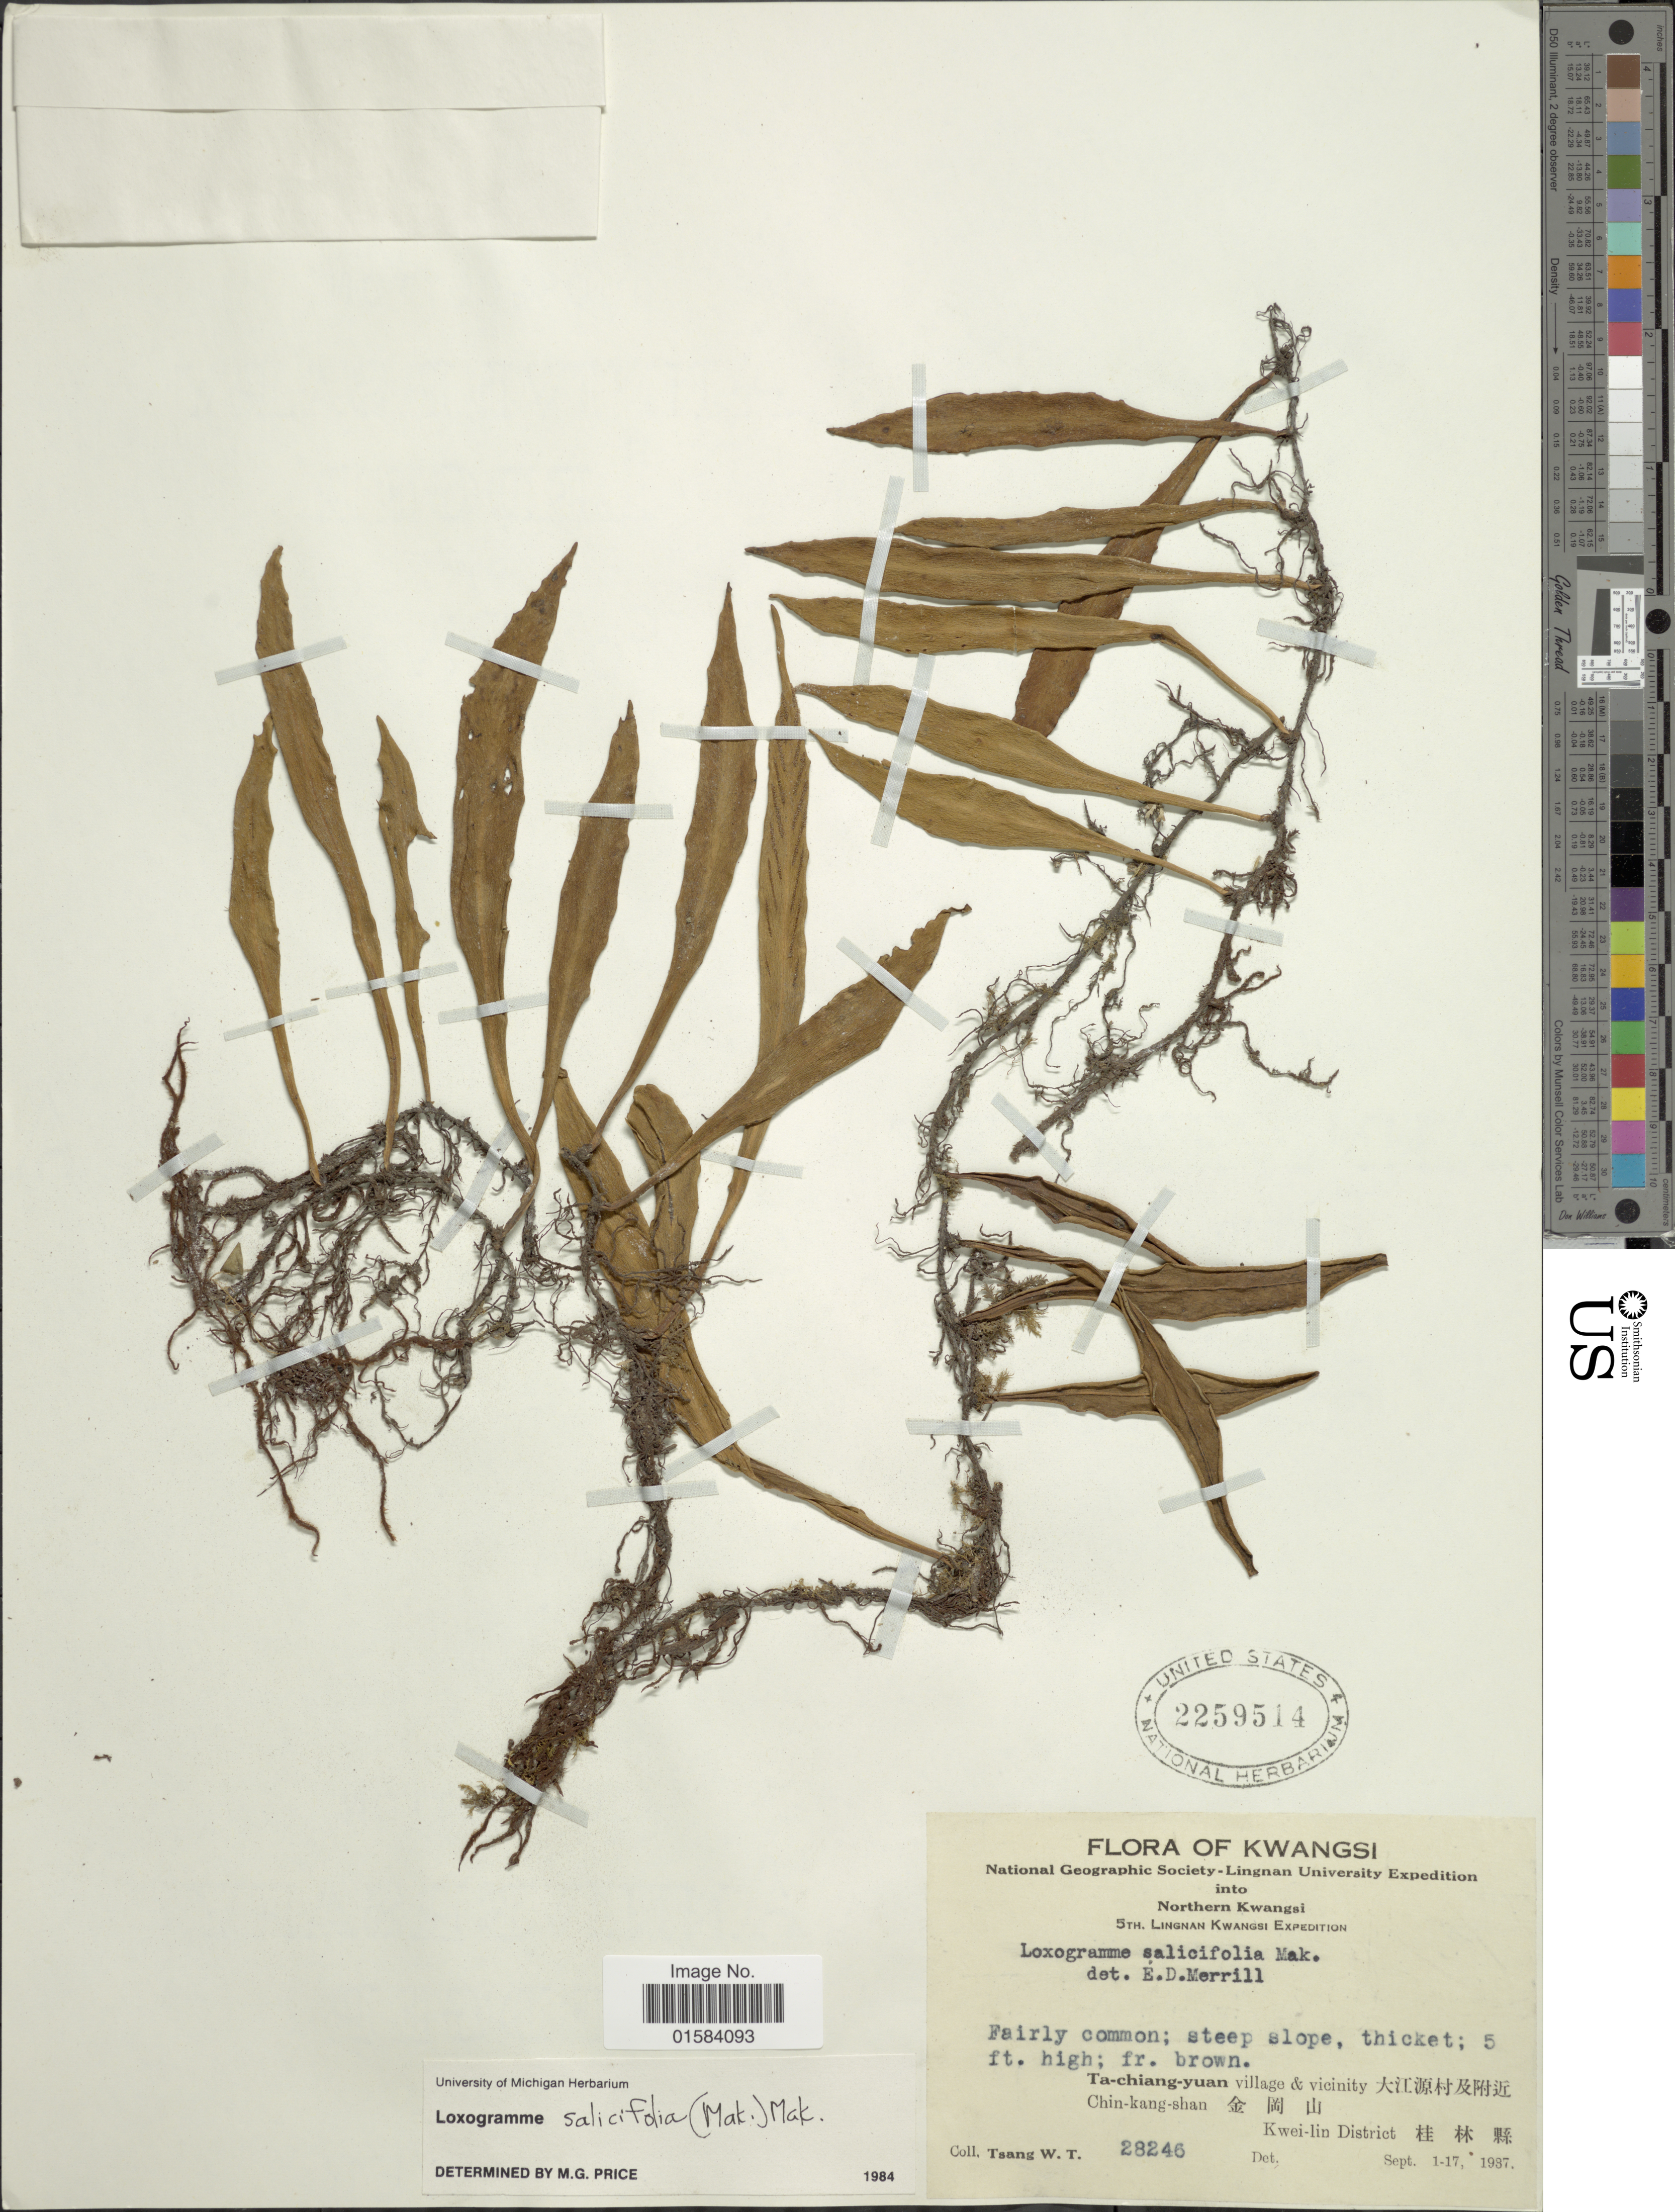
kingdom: Plantae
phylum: Tracheophyta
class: Polypodiopsida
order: Polypodiales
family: Polypodiaceae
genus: Loxogramme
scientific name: Loxogramme salicifolia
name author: (Makino) Makino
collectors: W. T. Tsang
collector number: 28246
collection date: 1937-09-01/1937-09-17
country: China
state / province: Guangxi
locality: Kwasi,Ta-chiang-yuan village & vicinity, Chin-kang-shan, Kwei-Lin District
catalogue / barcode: US 2259514